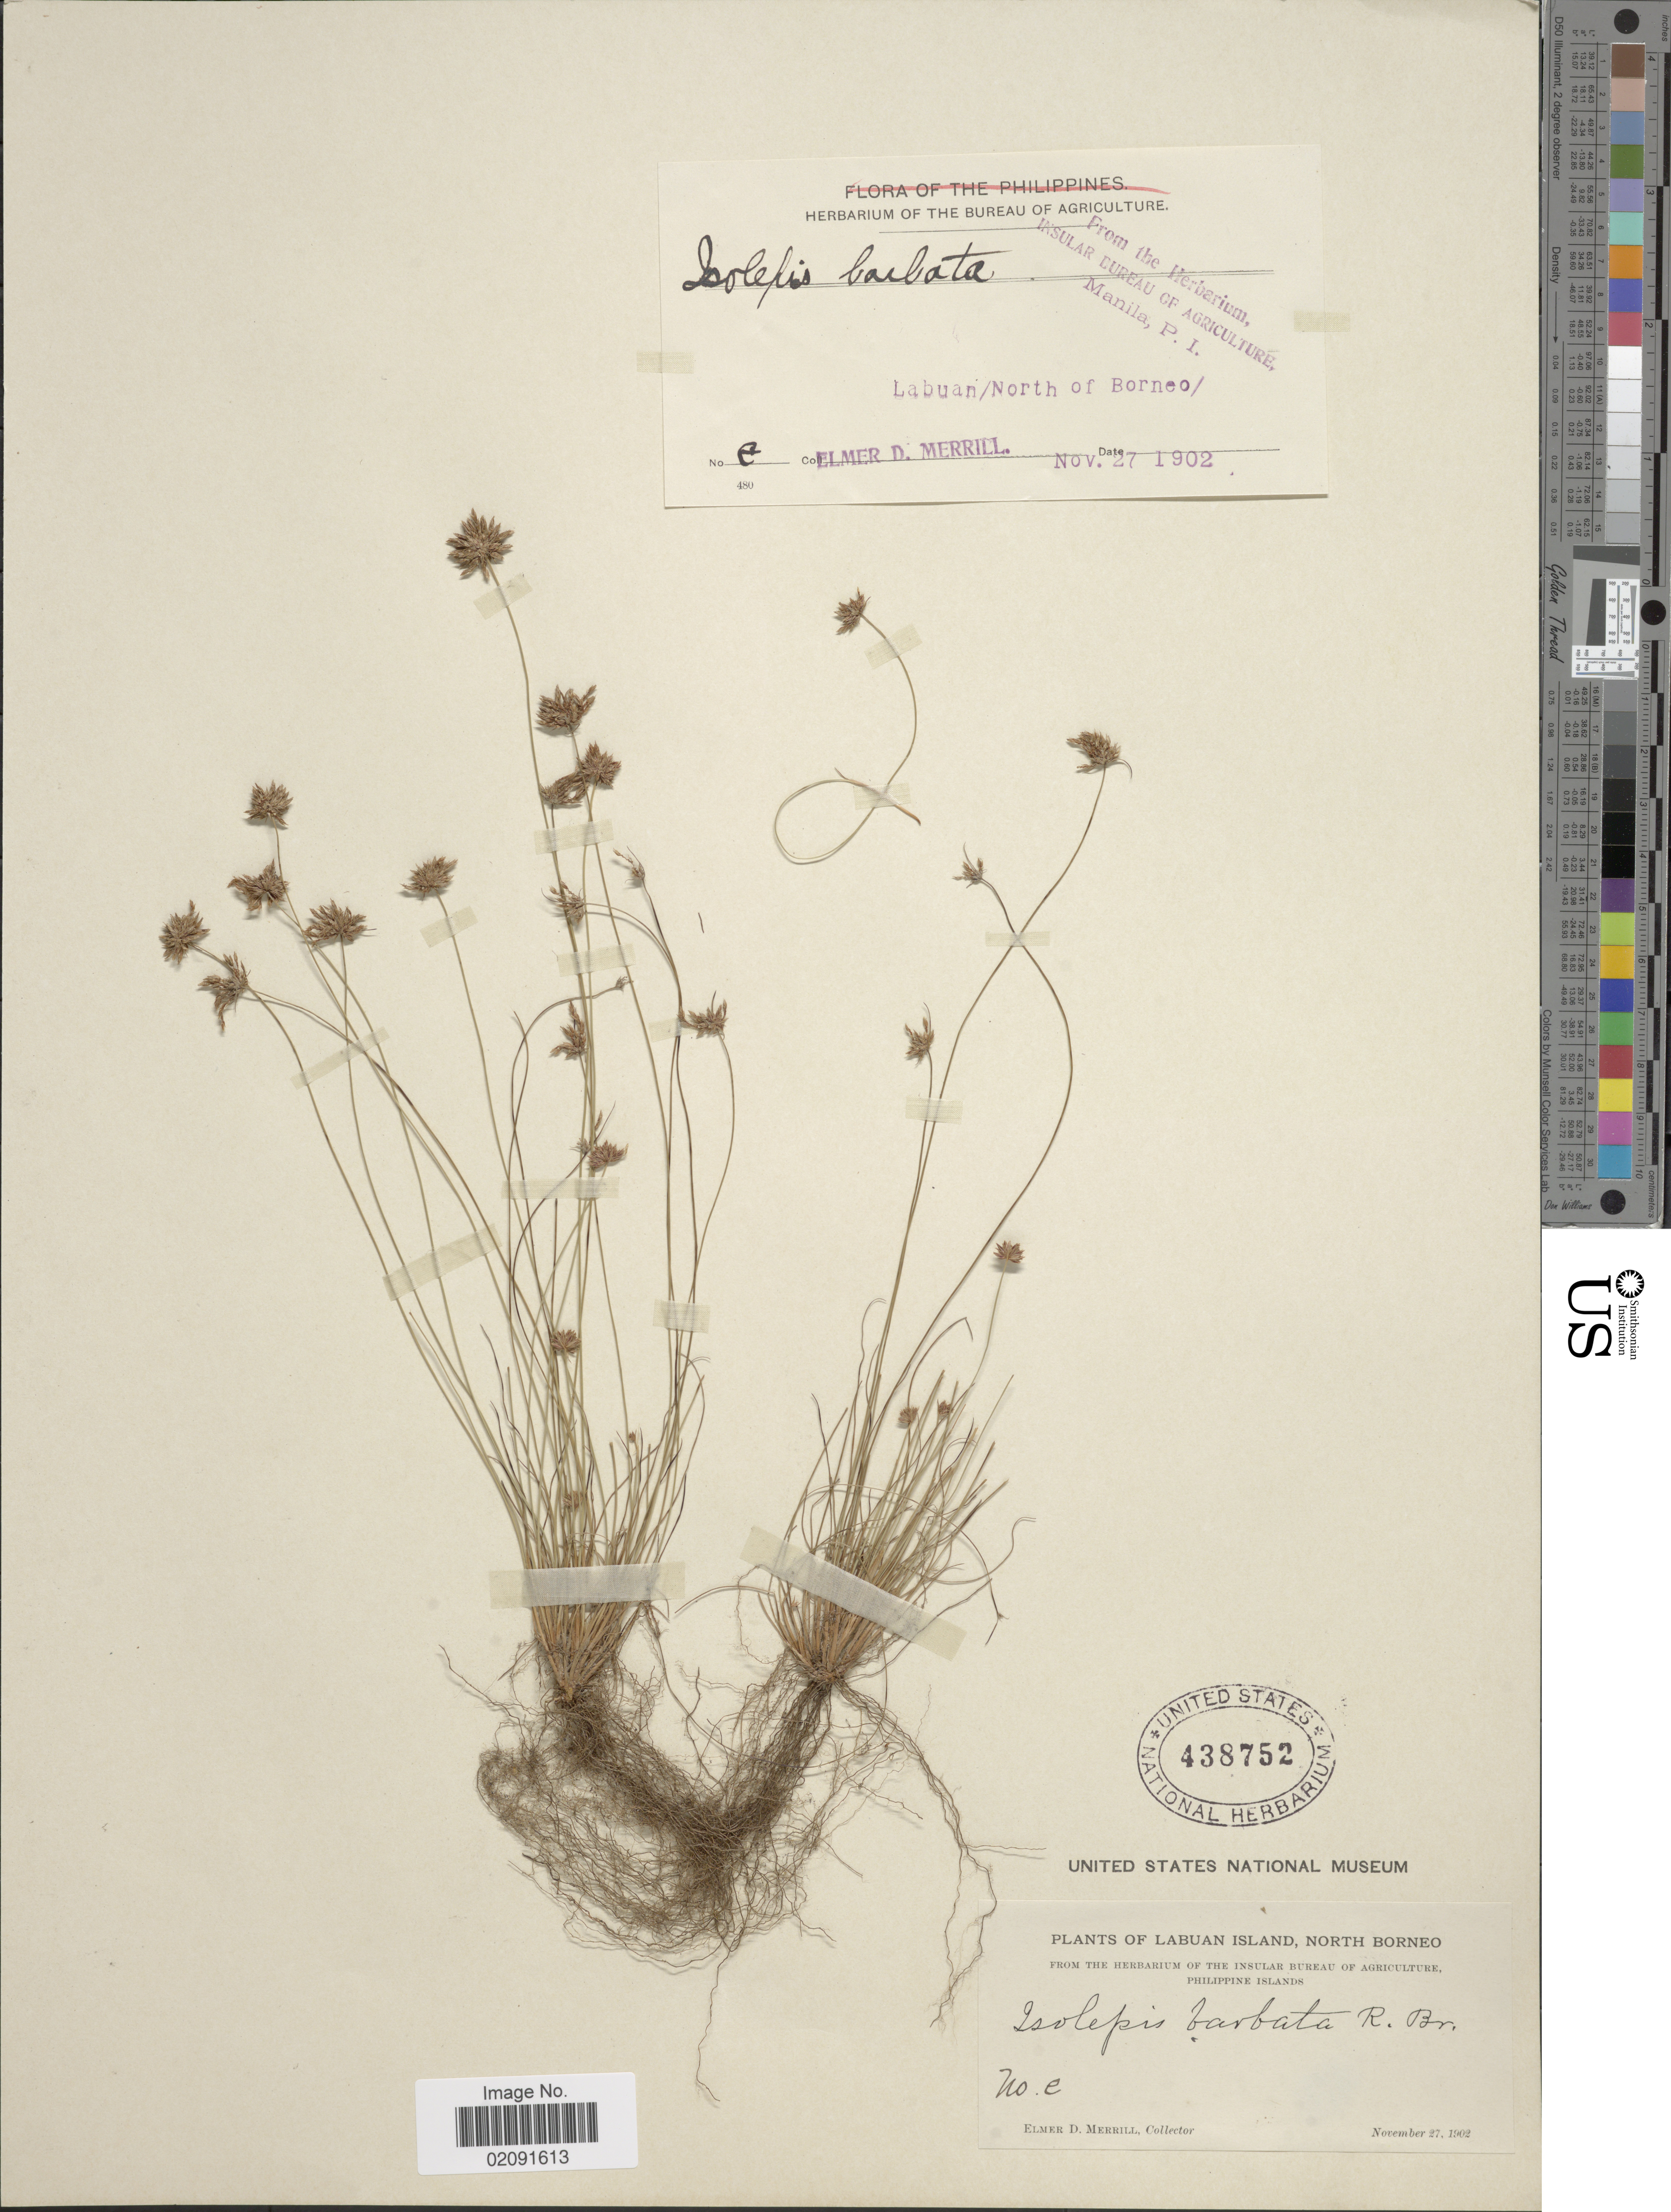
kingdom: Plantae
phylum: Tracheophyta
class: Liliopsida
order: Poales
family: Cyperaceae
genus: Bulbostylis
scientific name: Bulbostylis barbata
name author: (Rottb.) C.B. Clarke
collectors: E. D. Merrill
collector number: e?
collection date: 1902-11-27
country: Malaysia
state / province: Labuan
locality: Labuan Island, North Borneo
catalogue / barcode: US 438752